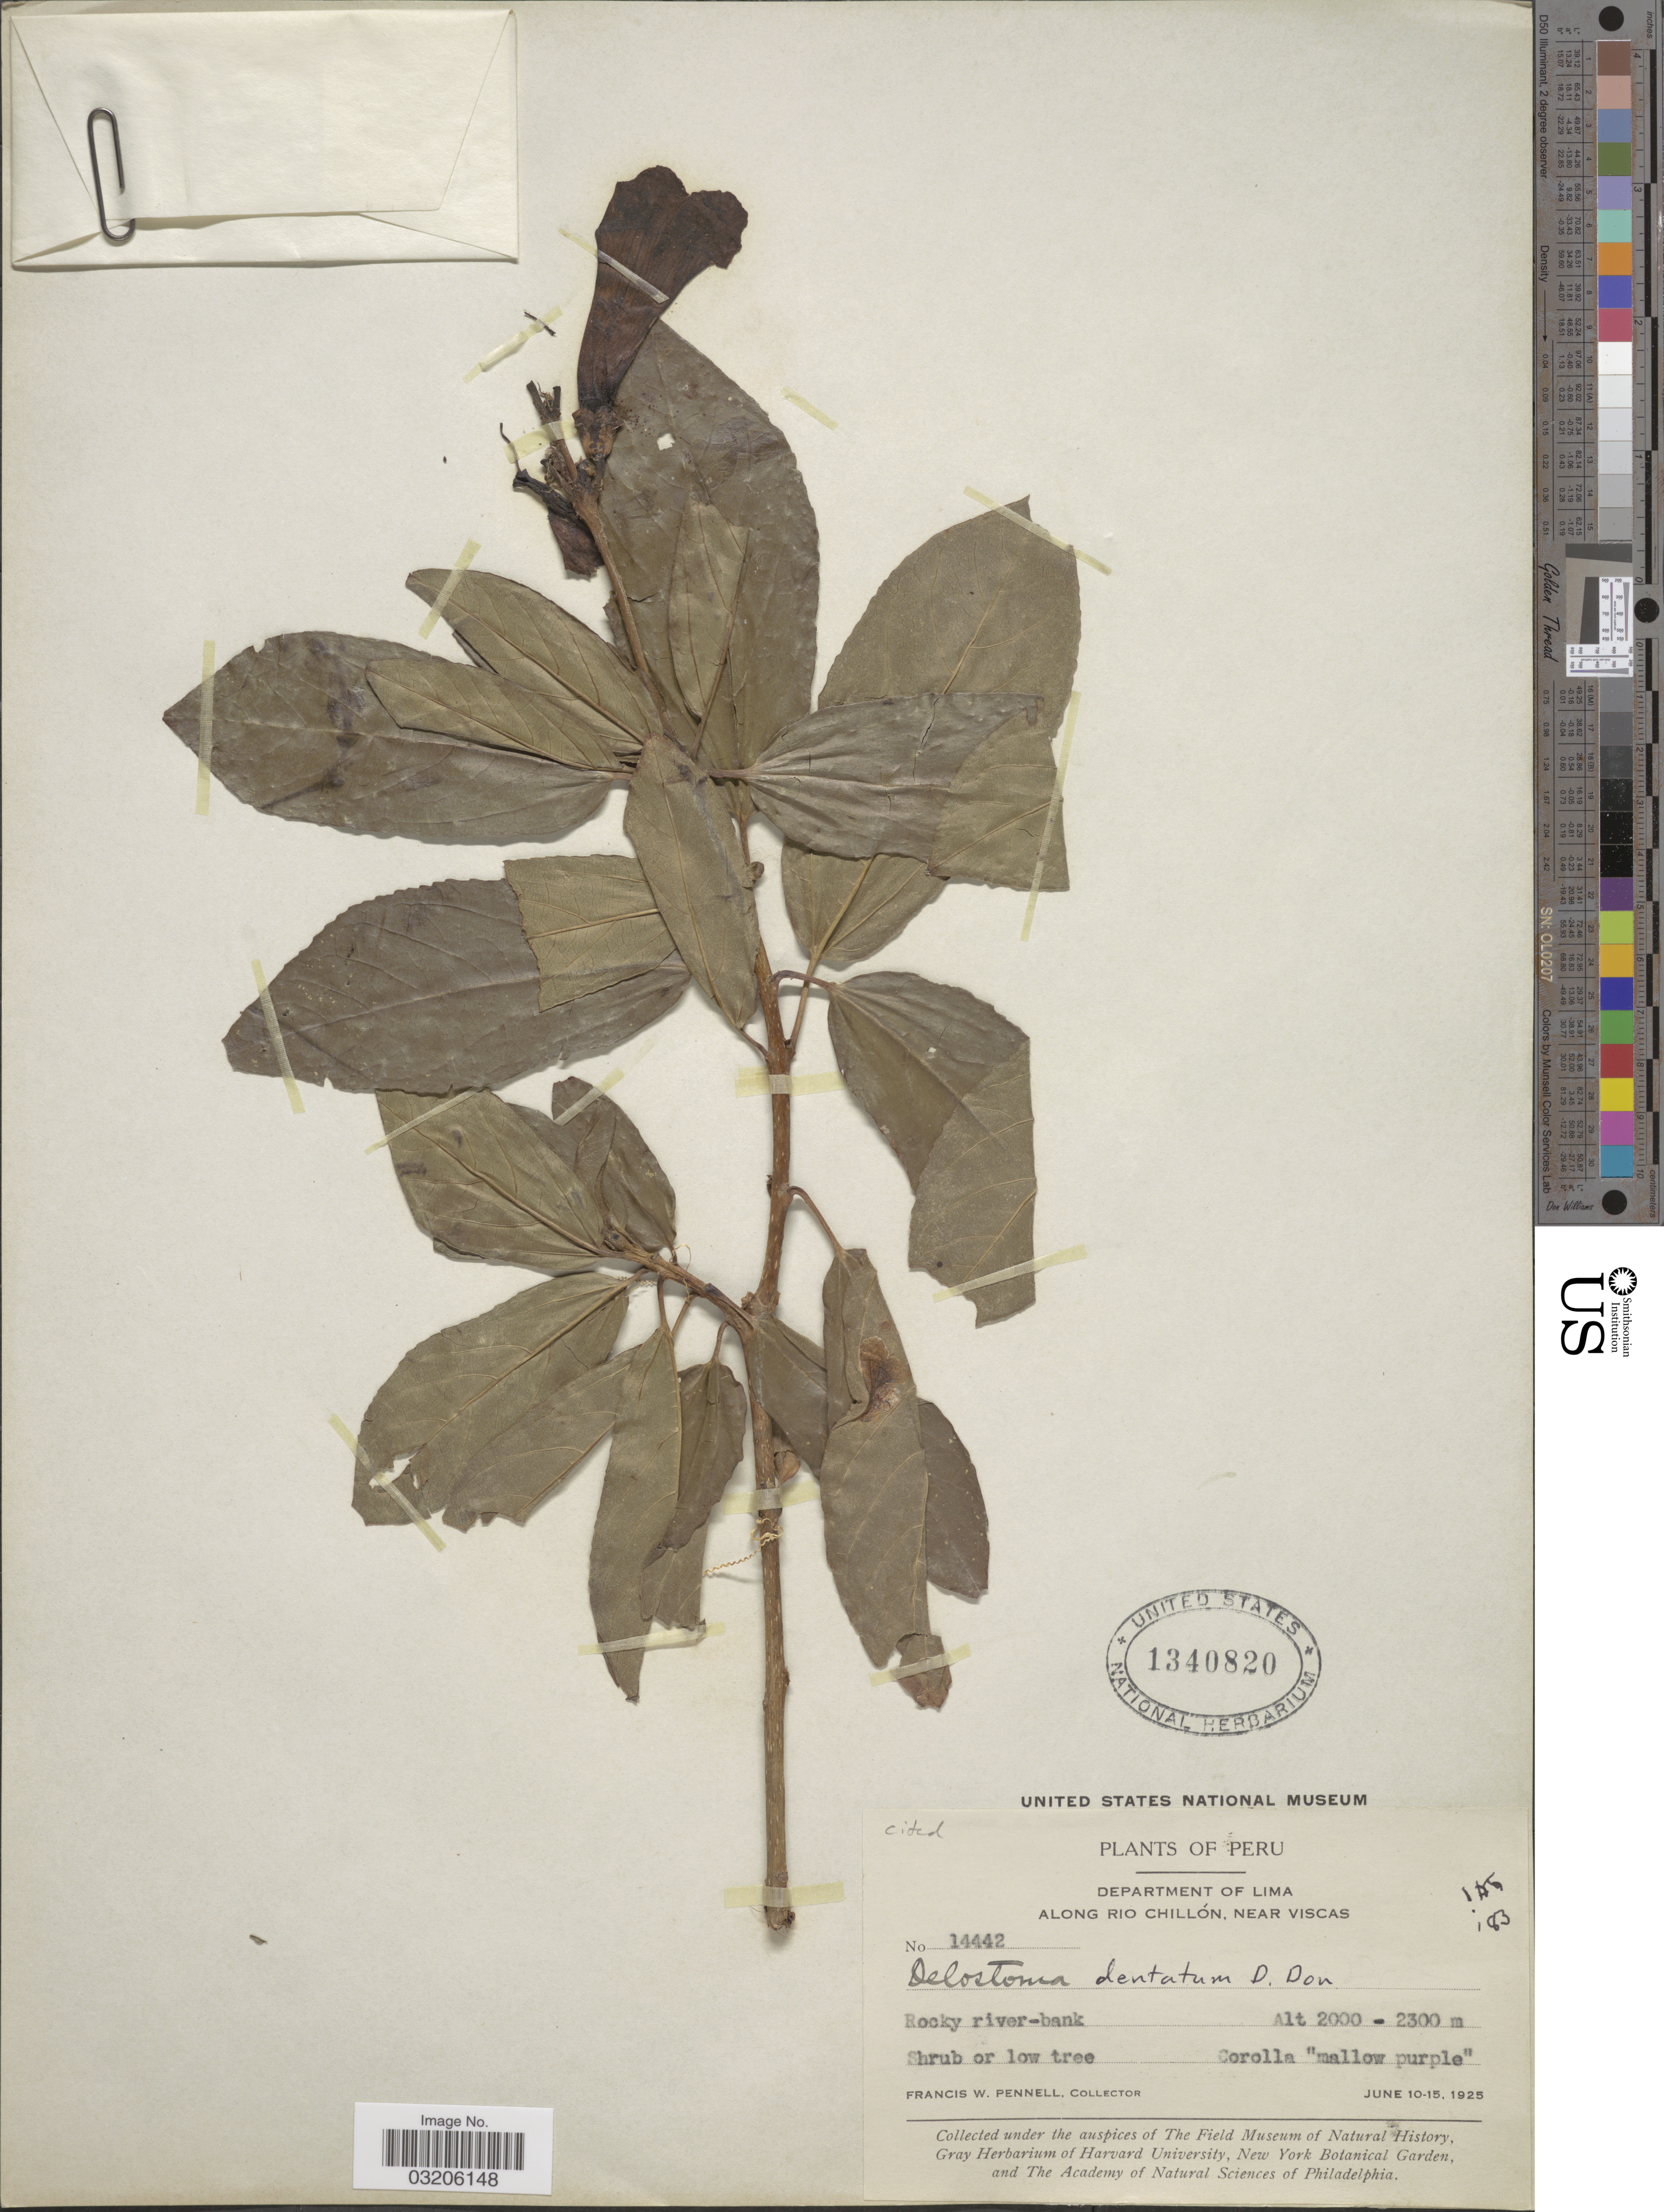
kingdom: Plantae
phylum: Tracheophyta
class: Magnoliopsida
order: Lamiales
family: Bignoniaceae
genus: Delostoma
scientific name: Delostoma dentatum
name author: D. Don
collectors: F. W. Pennell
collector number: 14442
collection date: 1925-06-10/1925-06-15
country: Peru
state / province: Lima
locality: Department of Lima. Along Rio Chillón, near Viscas.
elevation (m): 2000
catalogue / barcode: US 1340820